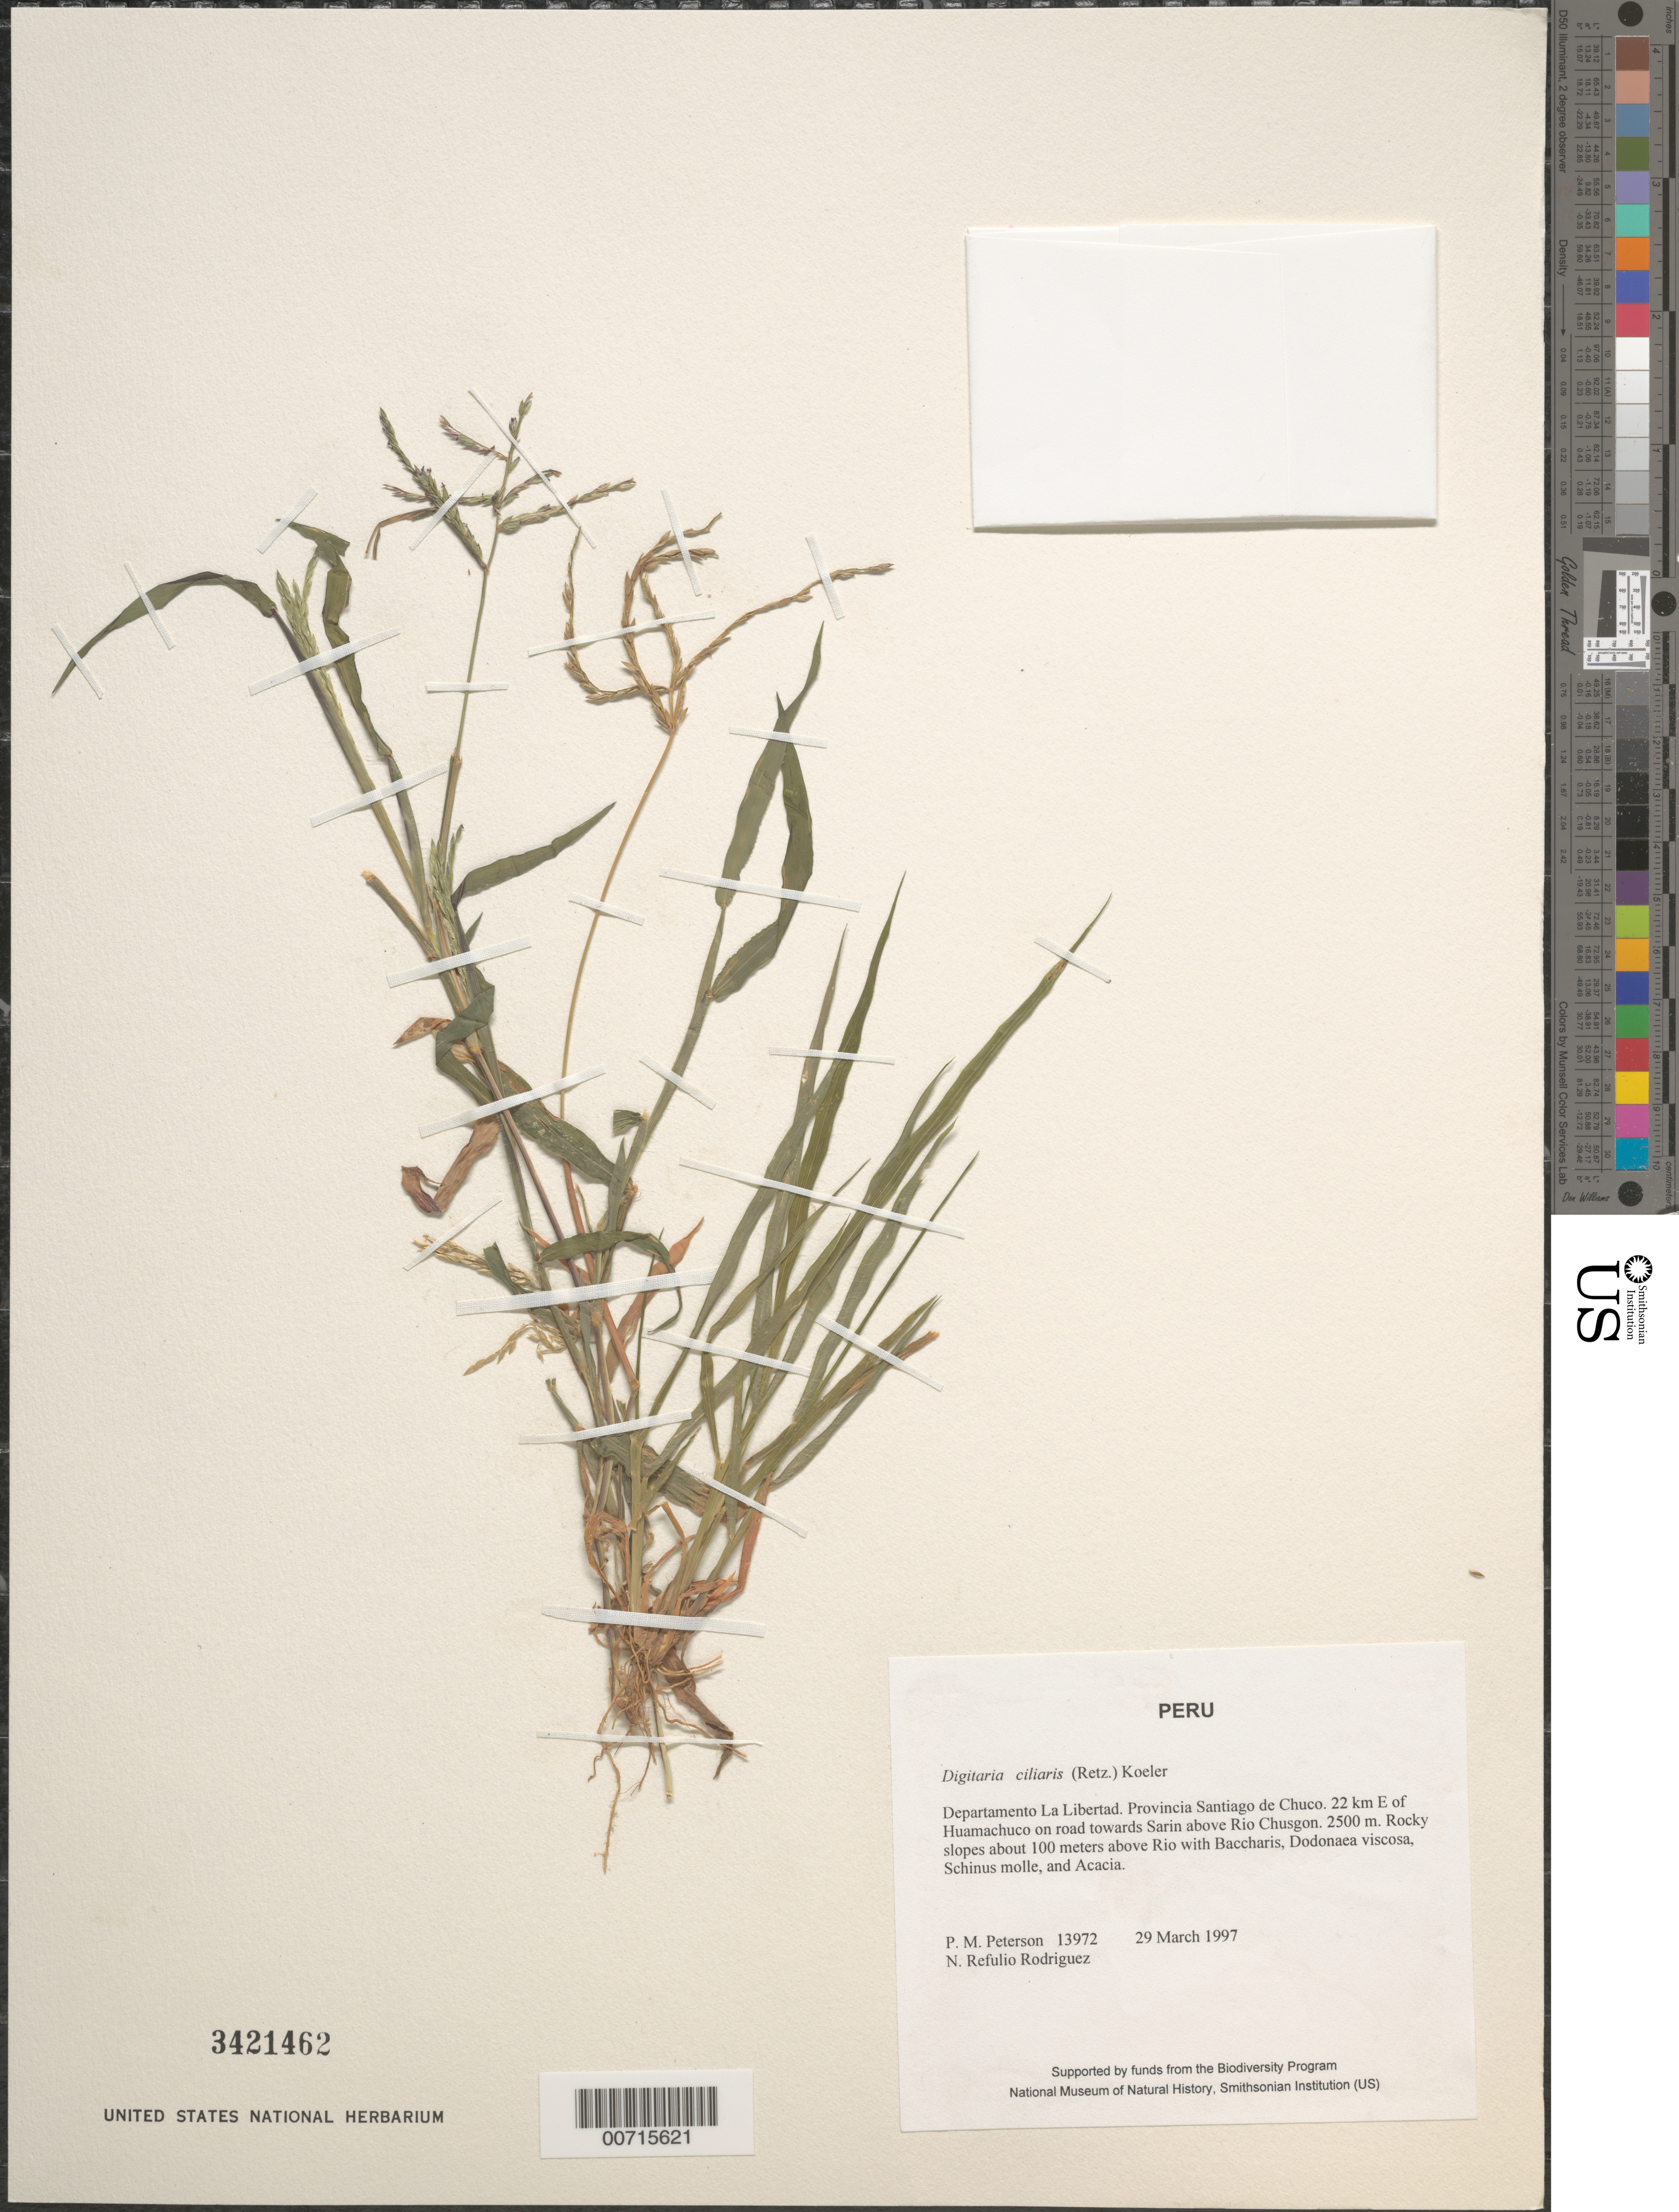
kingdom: Plantae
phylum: Tracheophyta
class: Liliopsida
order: Poales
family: Poaceae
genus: Digitaria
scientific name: Digitaria ciliaris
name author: (Retz.) Koeler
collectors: P. M. Peterson & N. Refulio-Rodríguez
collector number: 13972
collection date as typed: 29 Mar 1997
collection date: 1997-03-29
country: Peru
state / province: La Libertad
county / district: Santiago de Chuco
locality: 22 km E of Huamachuco on road towards Sarin above Rio Chusgon.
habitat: Rocky slopes about 100 meters above Rio with Baccharis, Dodonaea viscosa, Schinus molle, and Acacia.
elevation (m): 2500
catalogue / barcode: US 3421462